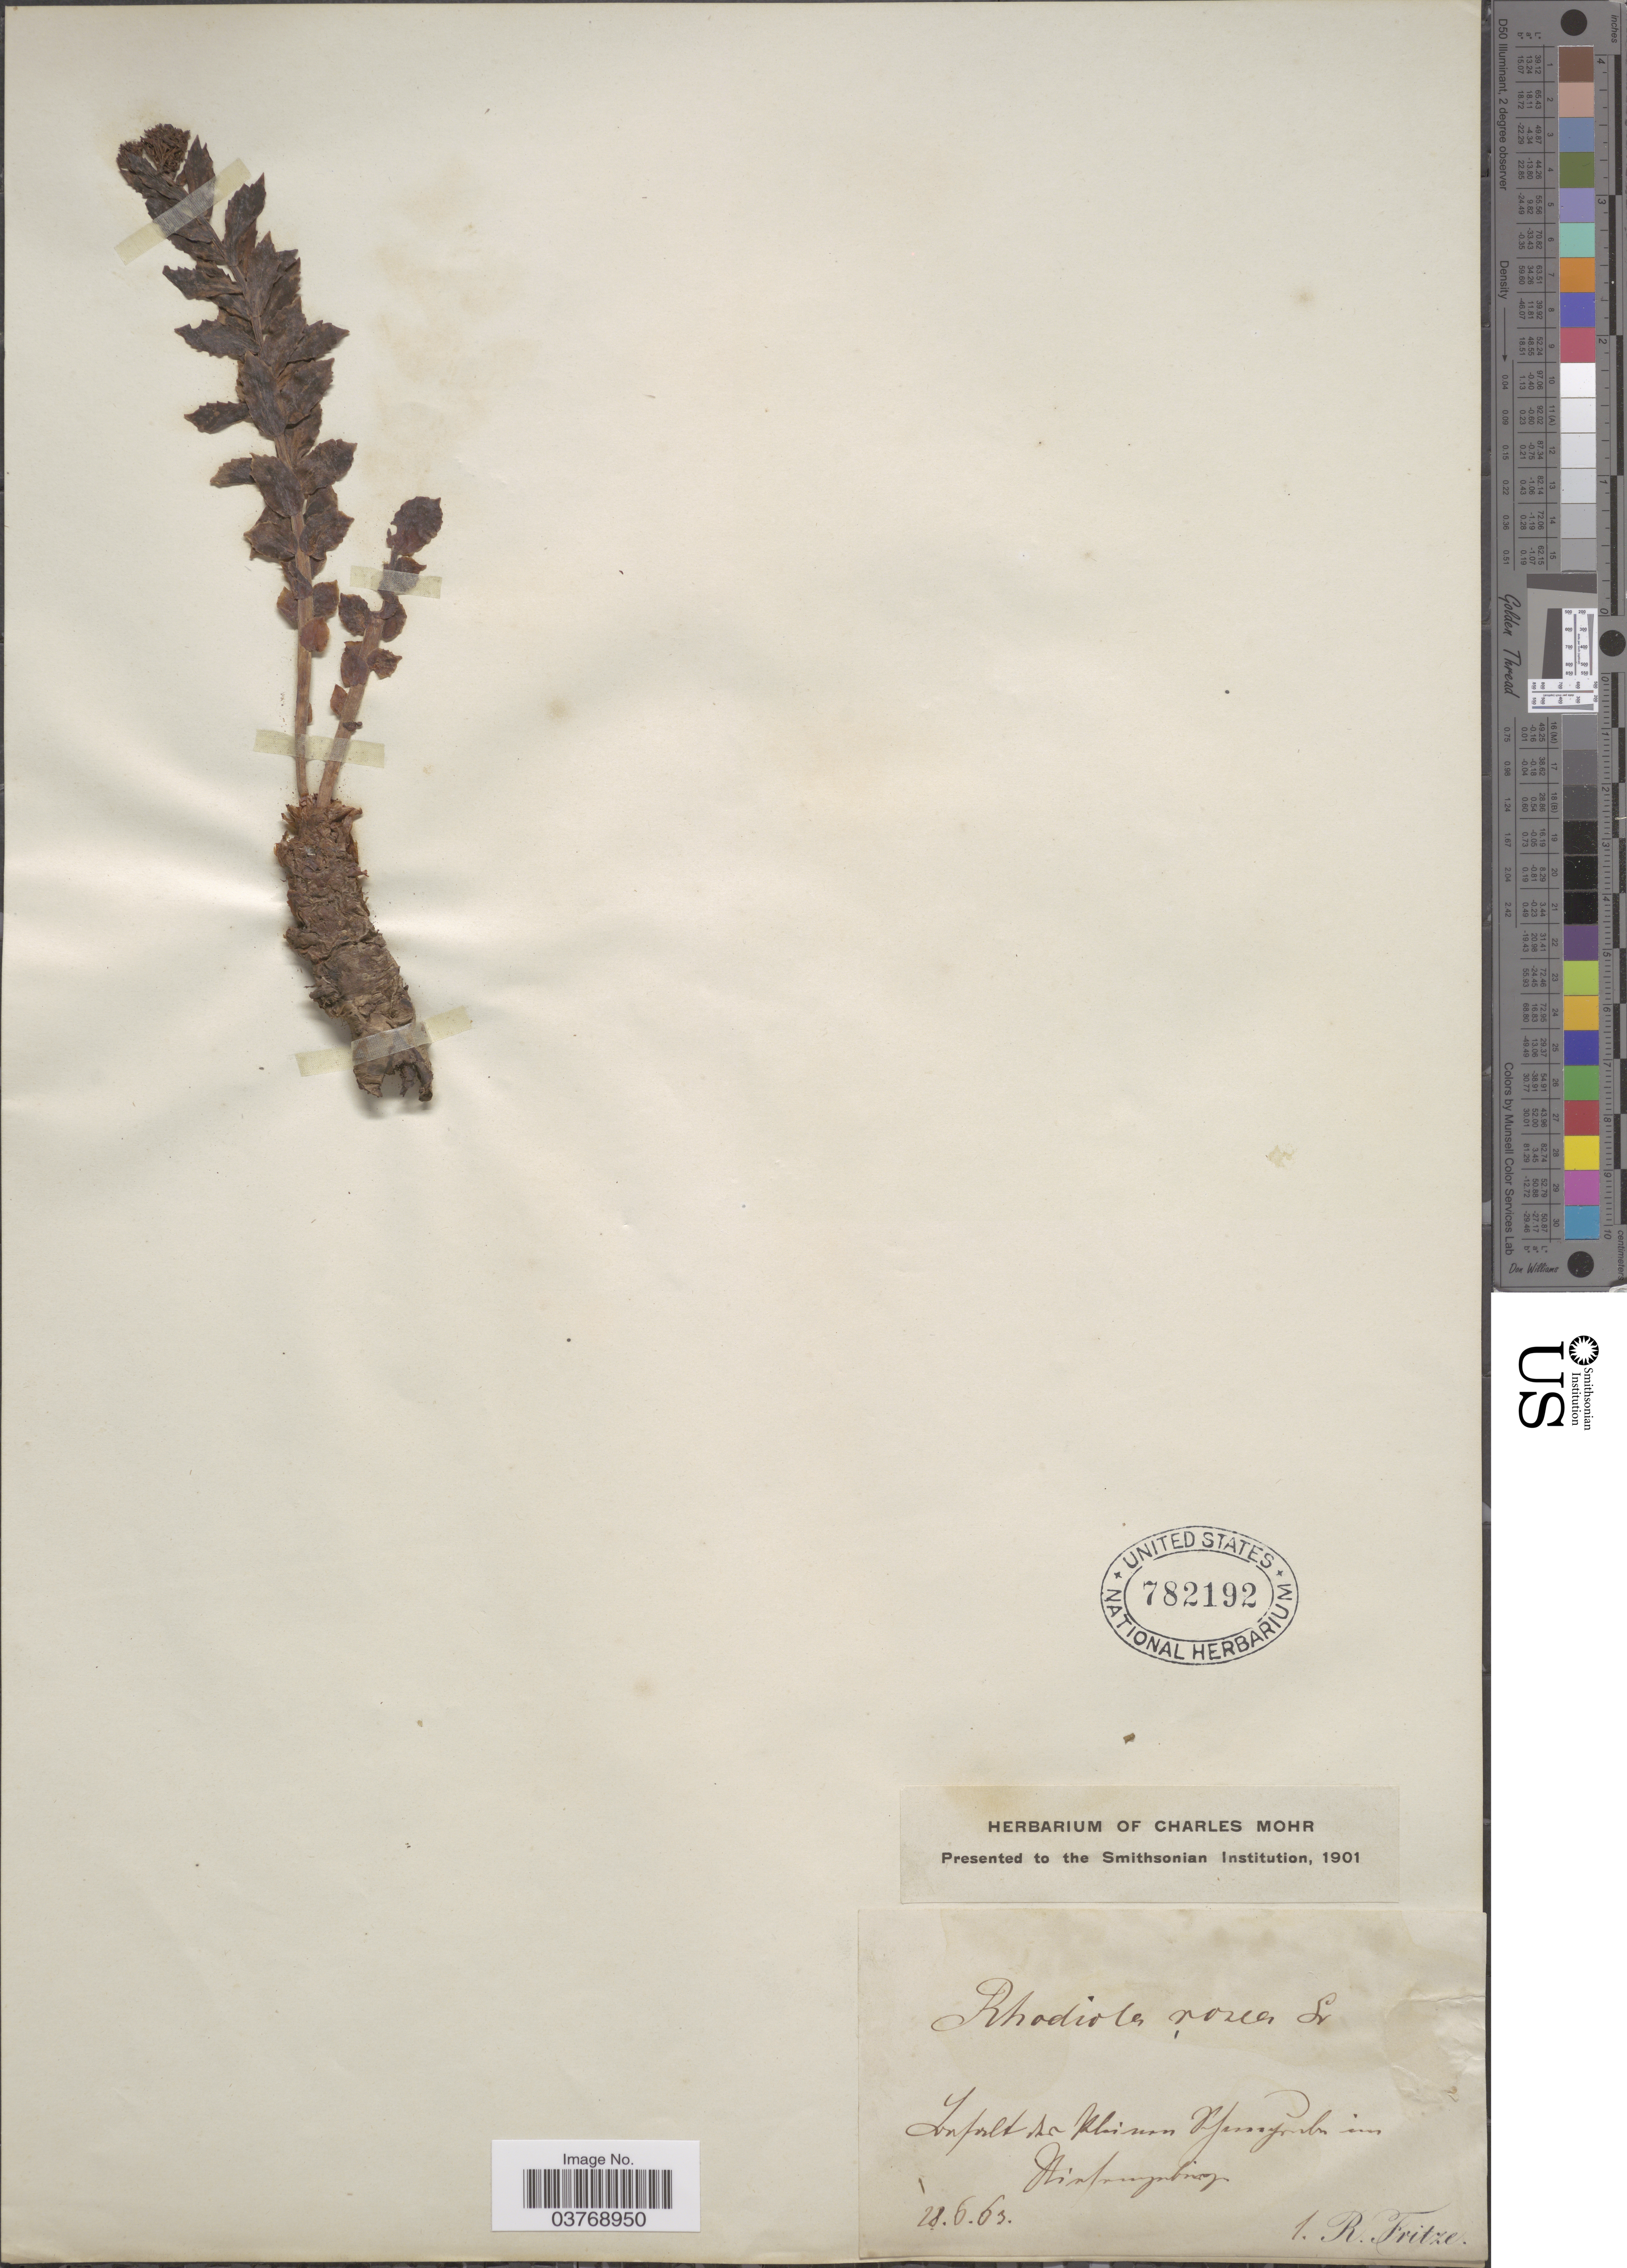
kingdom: Plantae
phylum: Tracheophyta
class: Magnoliopsida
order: Saxifragales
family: Crassulaceae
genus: Rhodiola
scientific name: Rhodiola rosea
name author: L.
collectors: R. Fritze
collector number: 1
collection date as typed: Transcribed d/m/y: 28/6/63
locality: [illegible text].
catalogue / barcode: US 782192